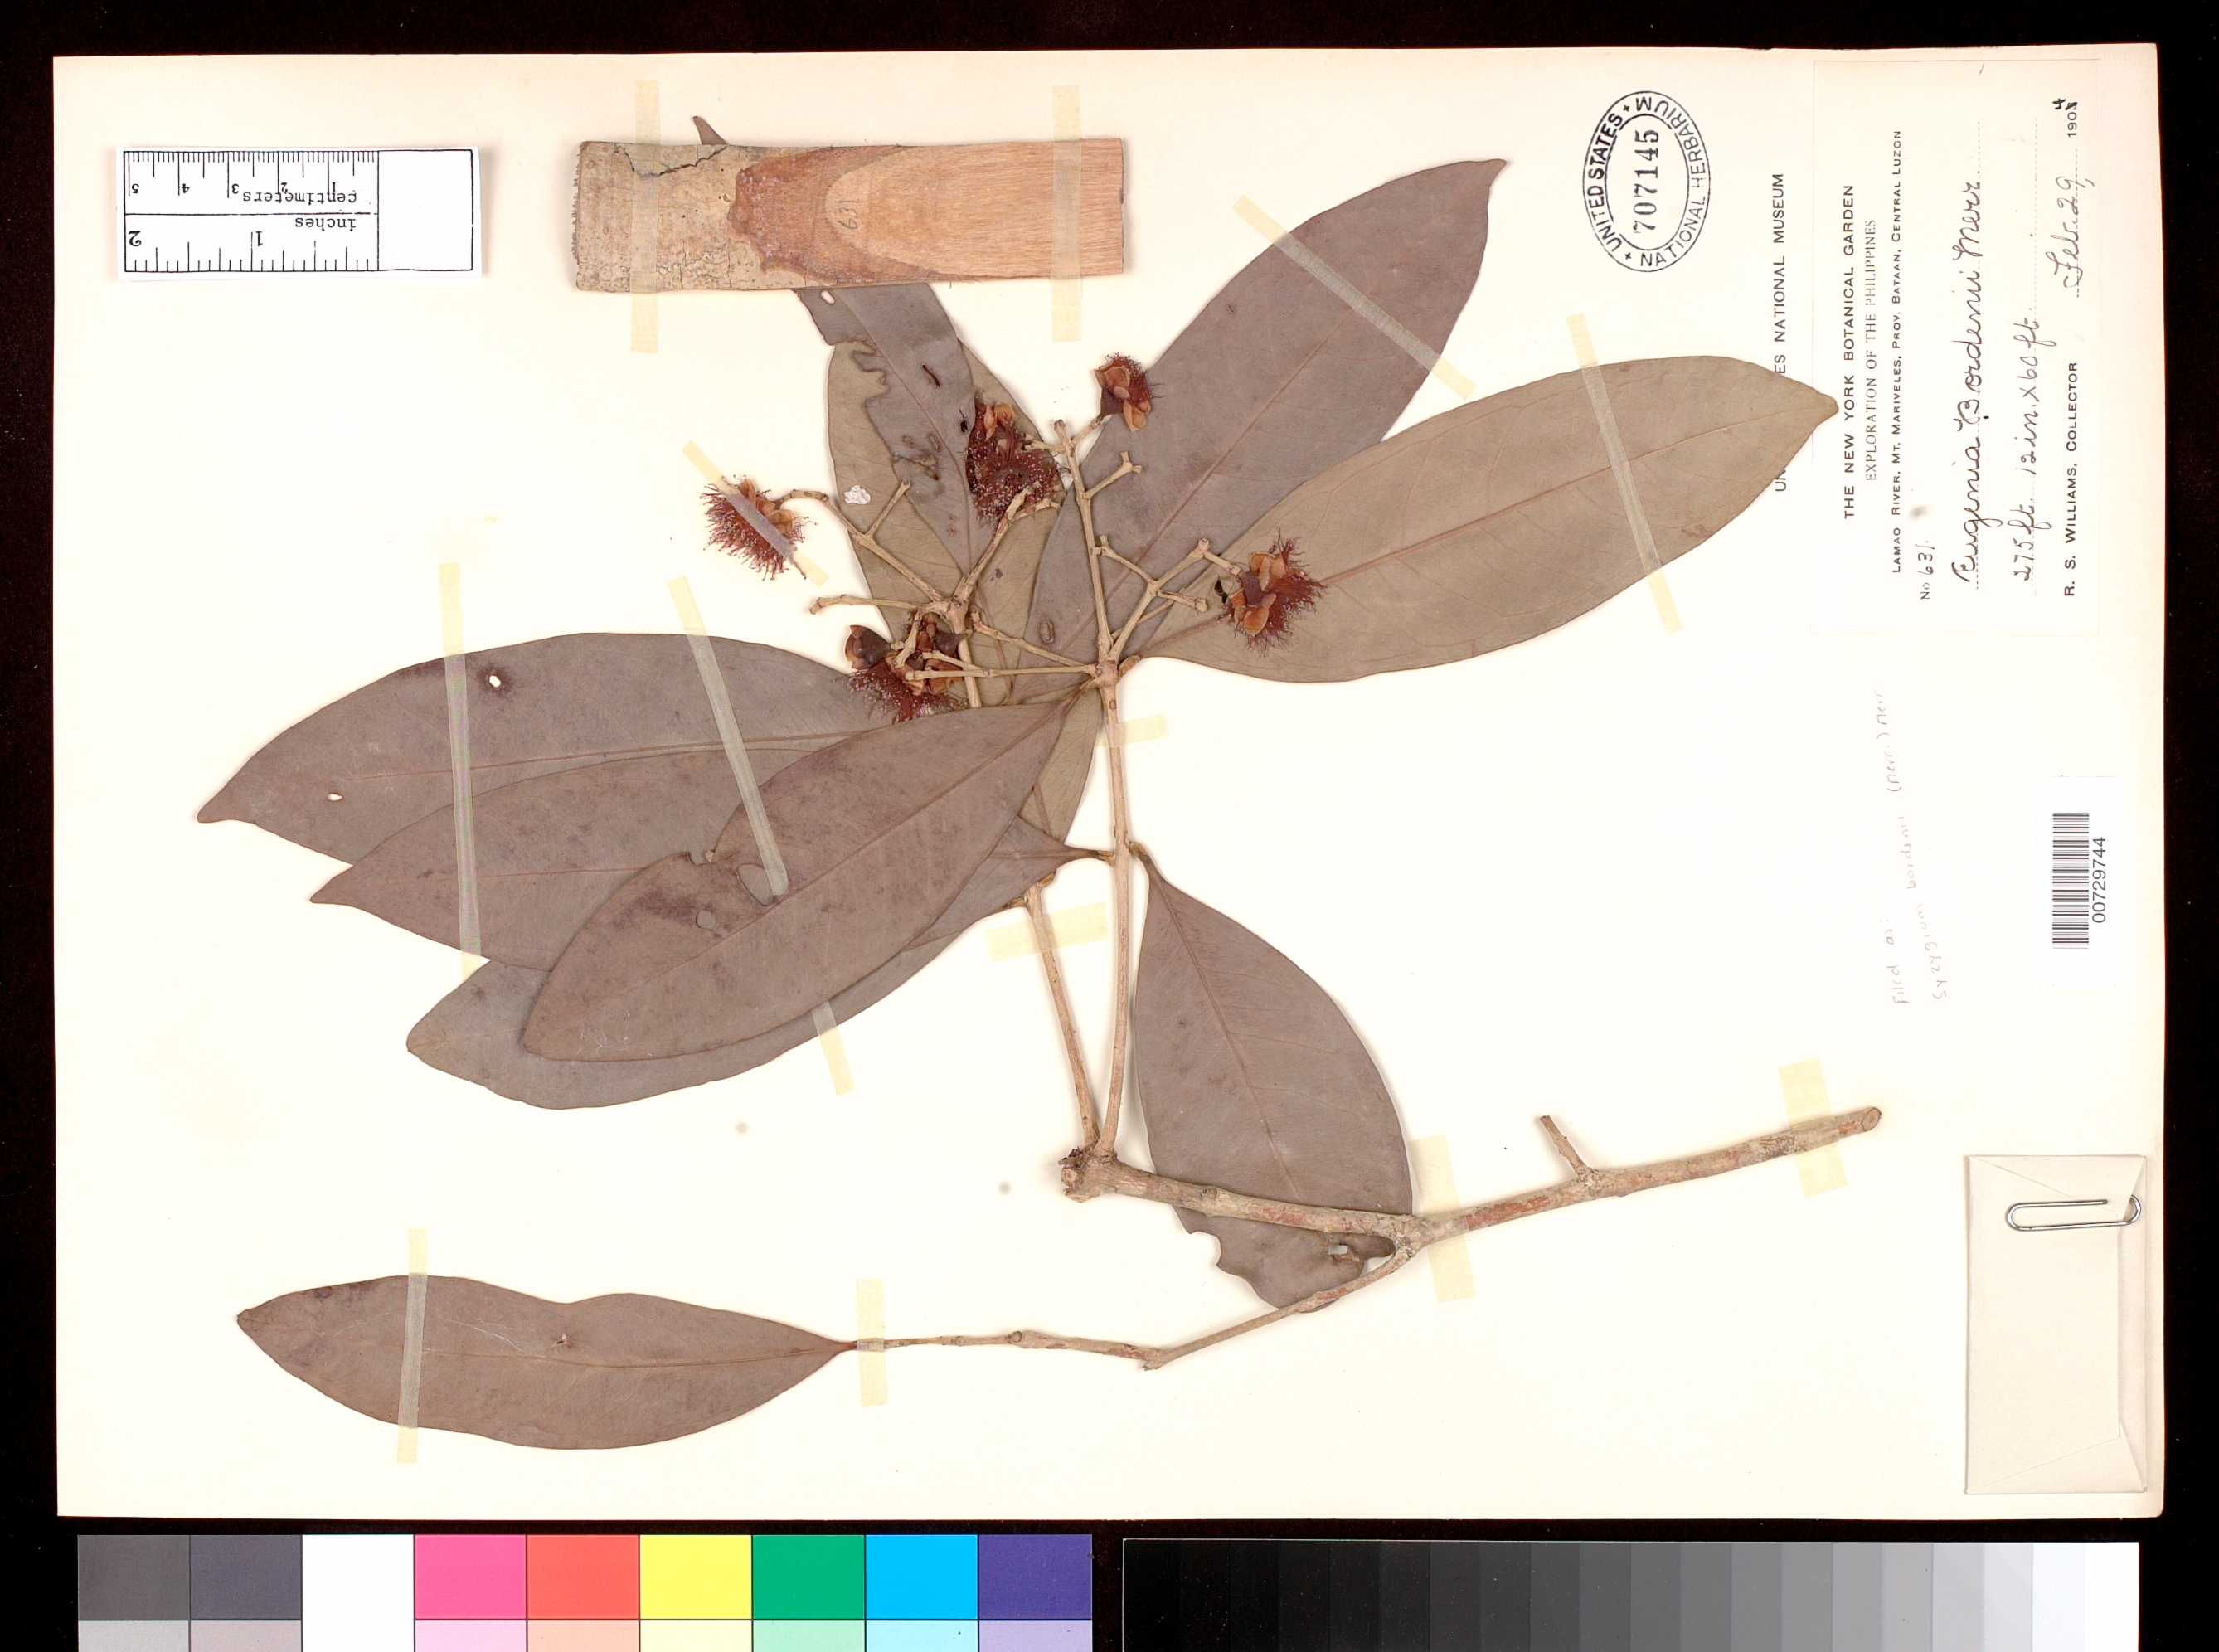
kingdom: Plantae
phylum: Tracheophyta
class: Magnoliopsida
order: Myrtales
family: Myrtaceae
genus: Syzygium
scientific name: Syzygium bordenii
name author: (Merr.) Merr.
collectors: R. S. Williams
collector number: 631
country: Philippines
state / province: Central Luzon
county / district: Baatan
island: Luzon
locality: Lamao River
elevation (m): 84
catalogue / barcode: US 707145